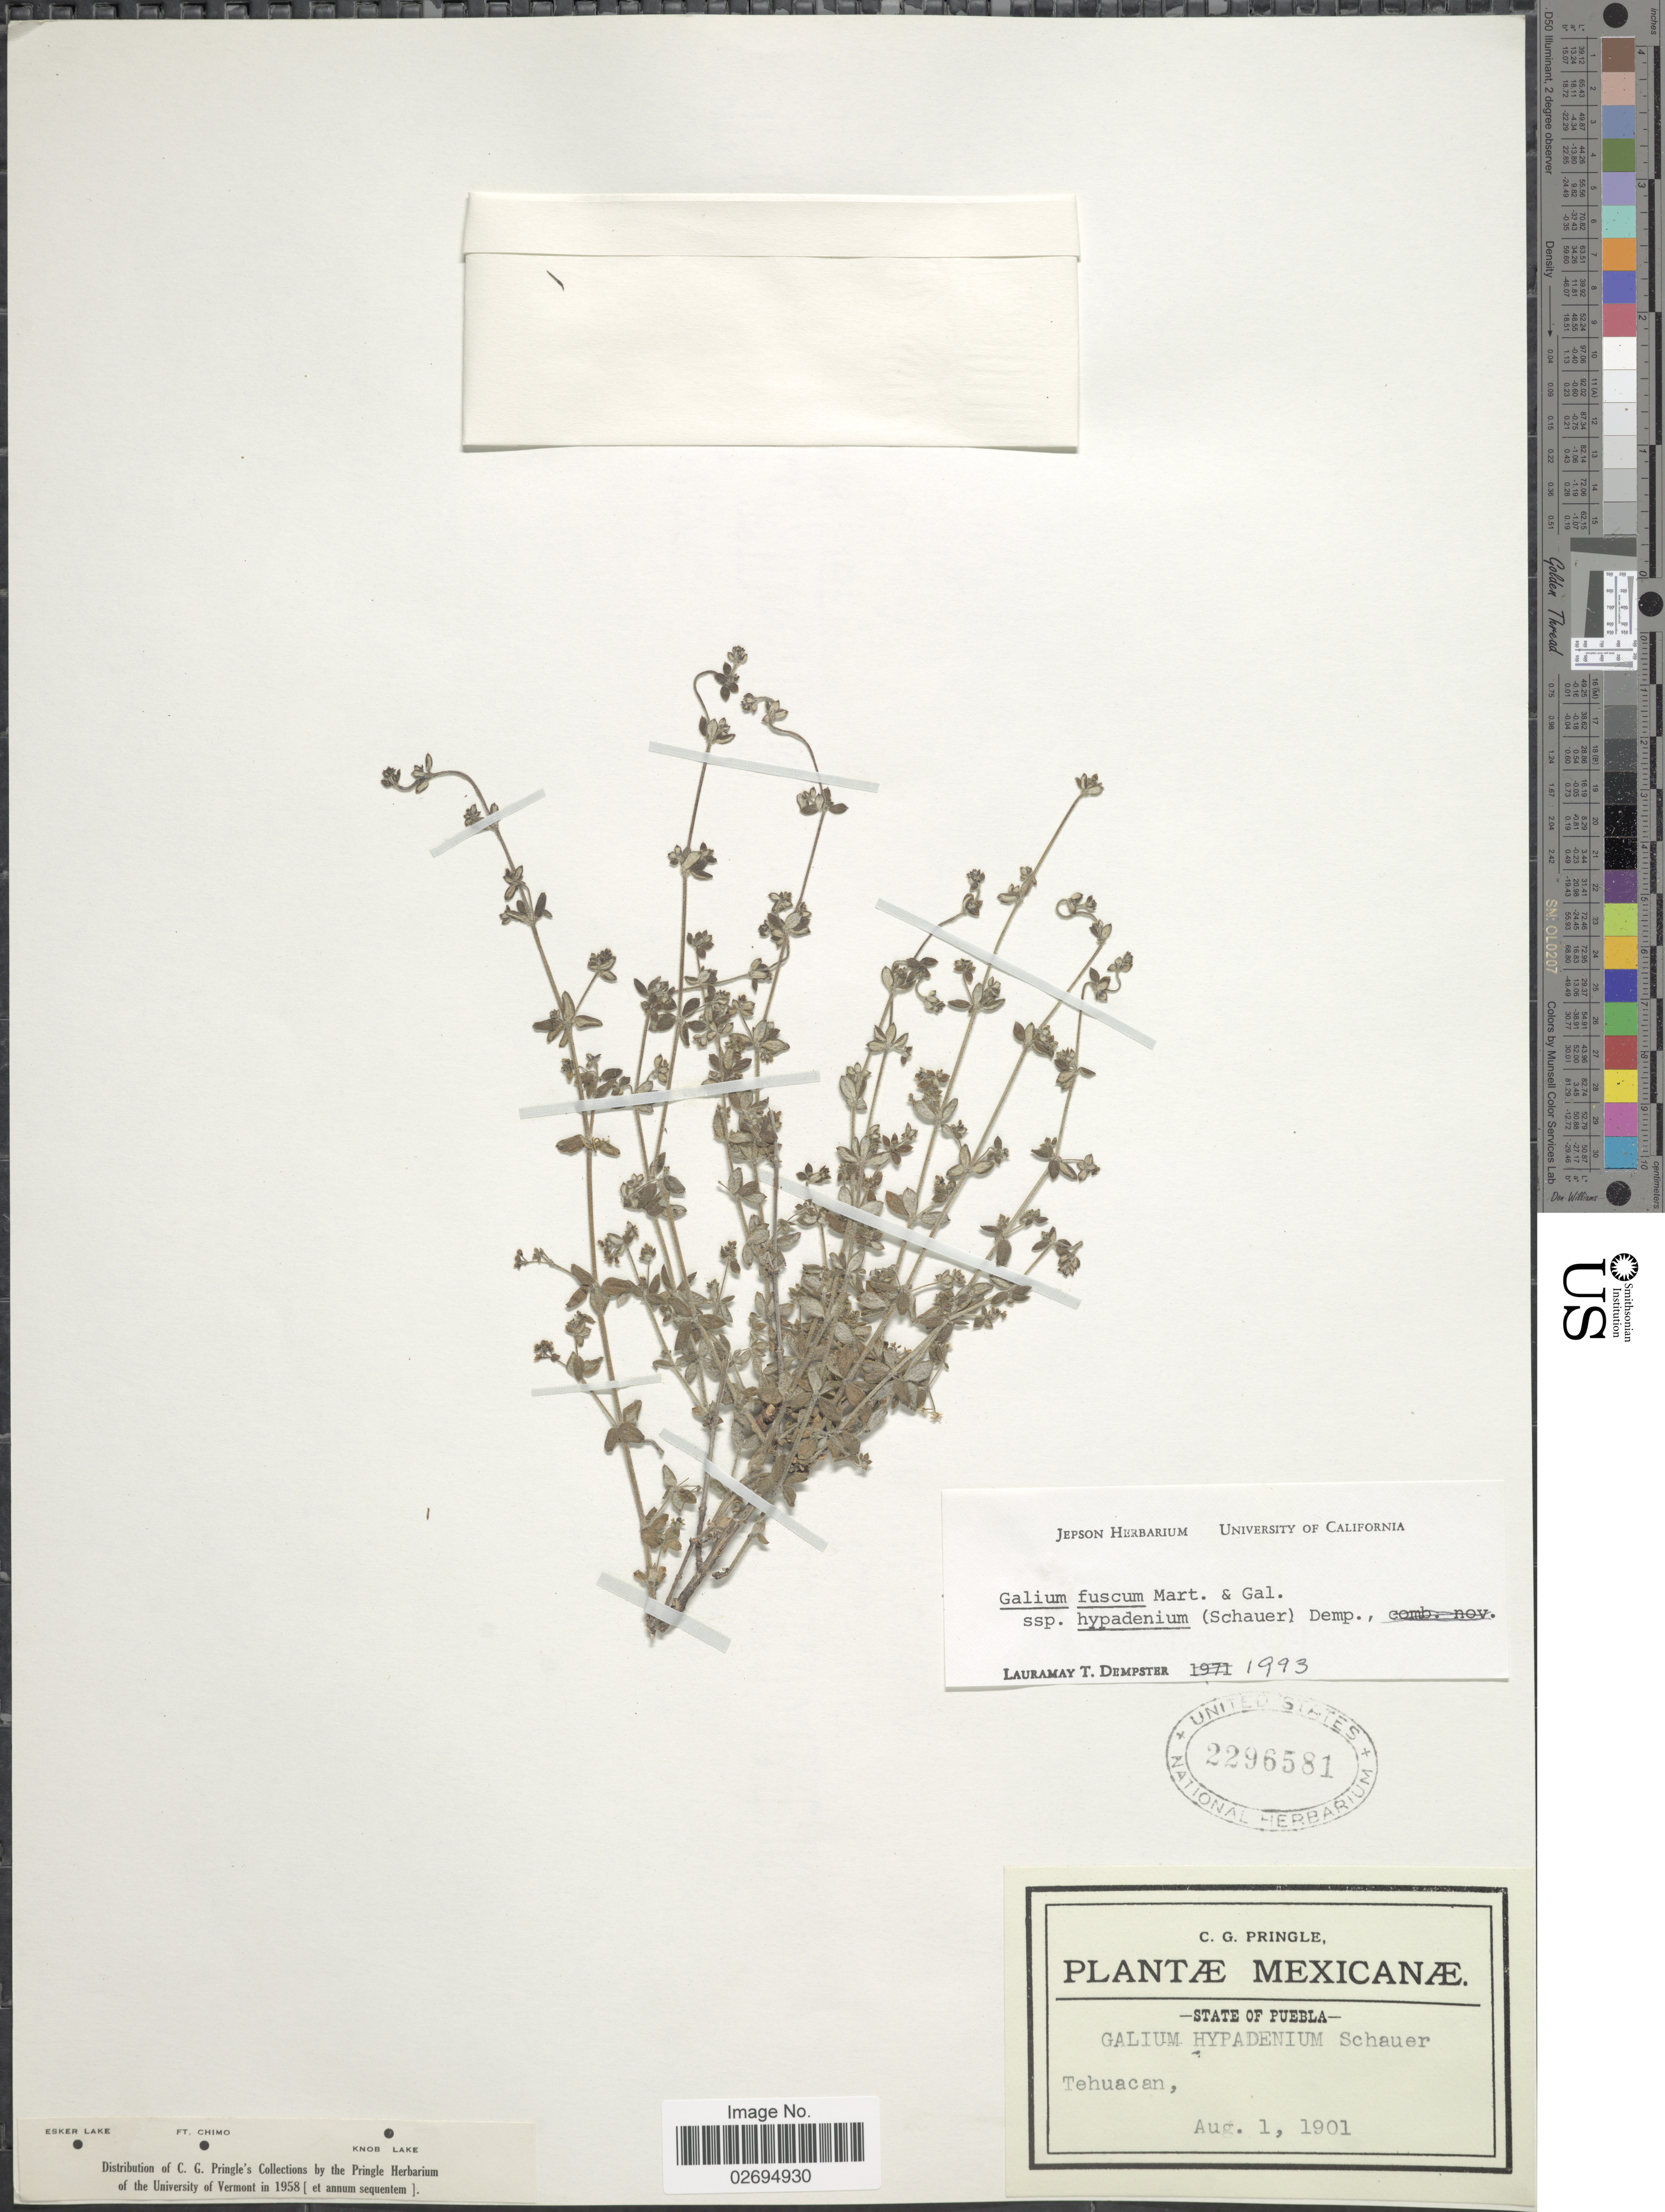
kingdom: Plantae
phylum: Tracheophyta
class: Magnoliopsida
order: Gentianales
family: Rubiaceae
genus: Galium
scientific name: Galium fuscum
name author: M. Martens & Galeotti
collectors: C. G. Pringle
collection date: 1901-08-01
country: Mexico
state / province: Puebla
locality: Tehuacan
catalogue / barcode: US 2296581